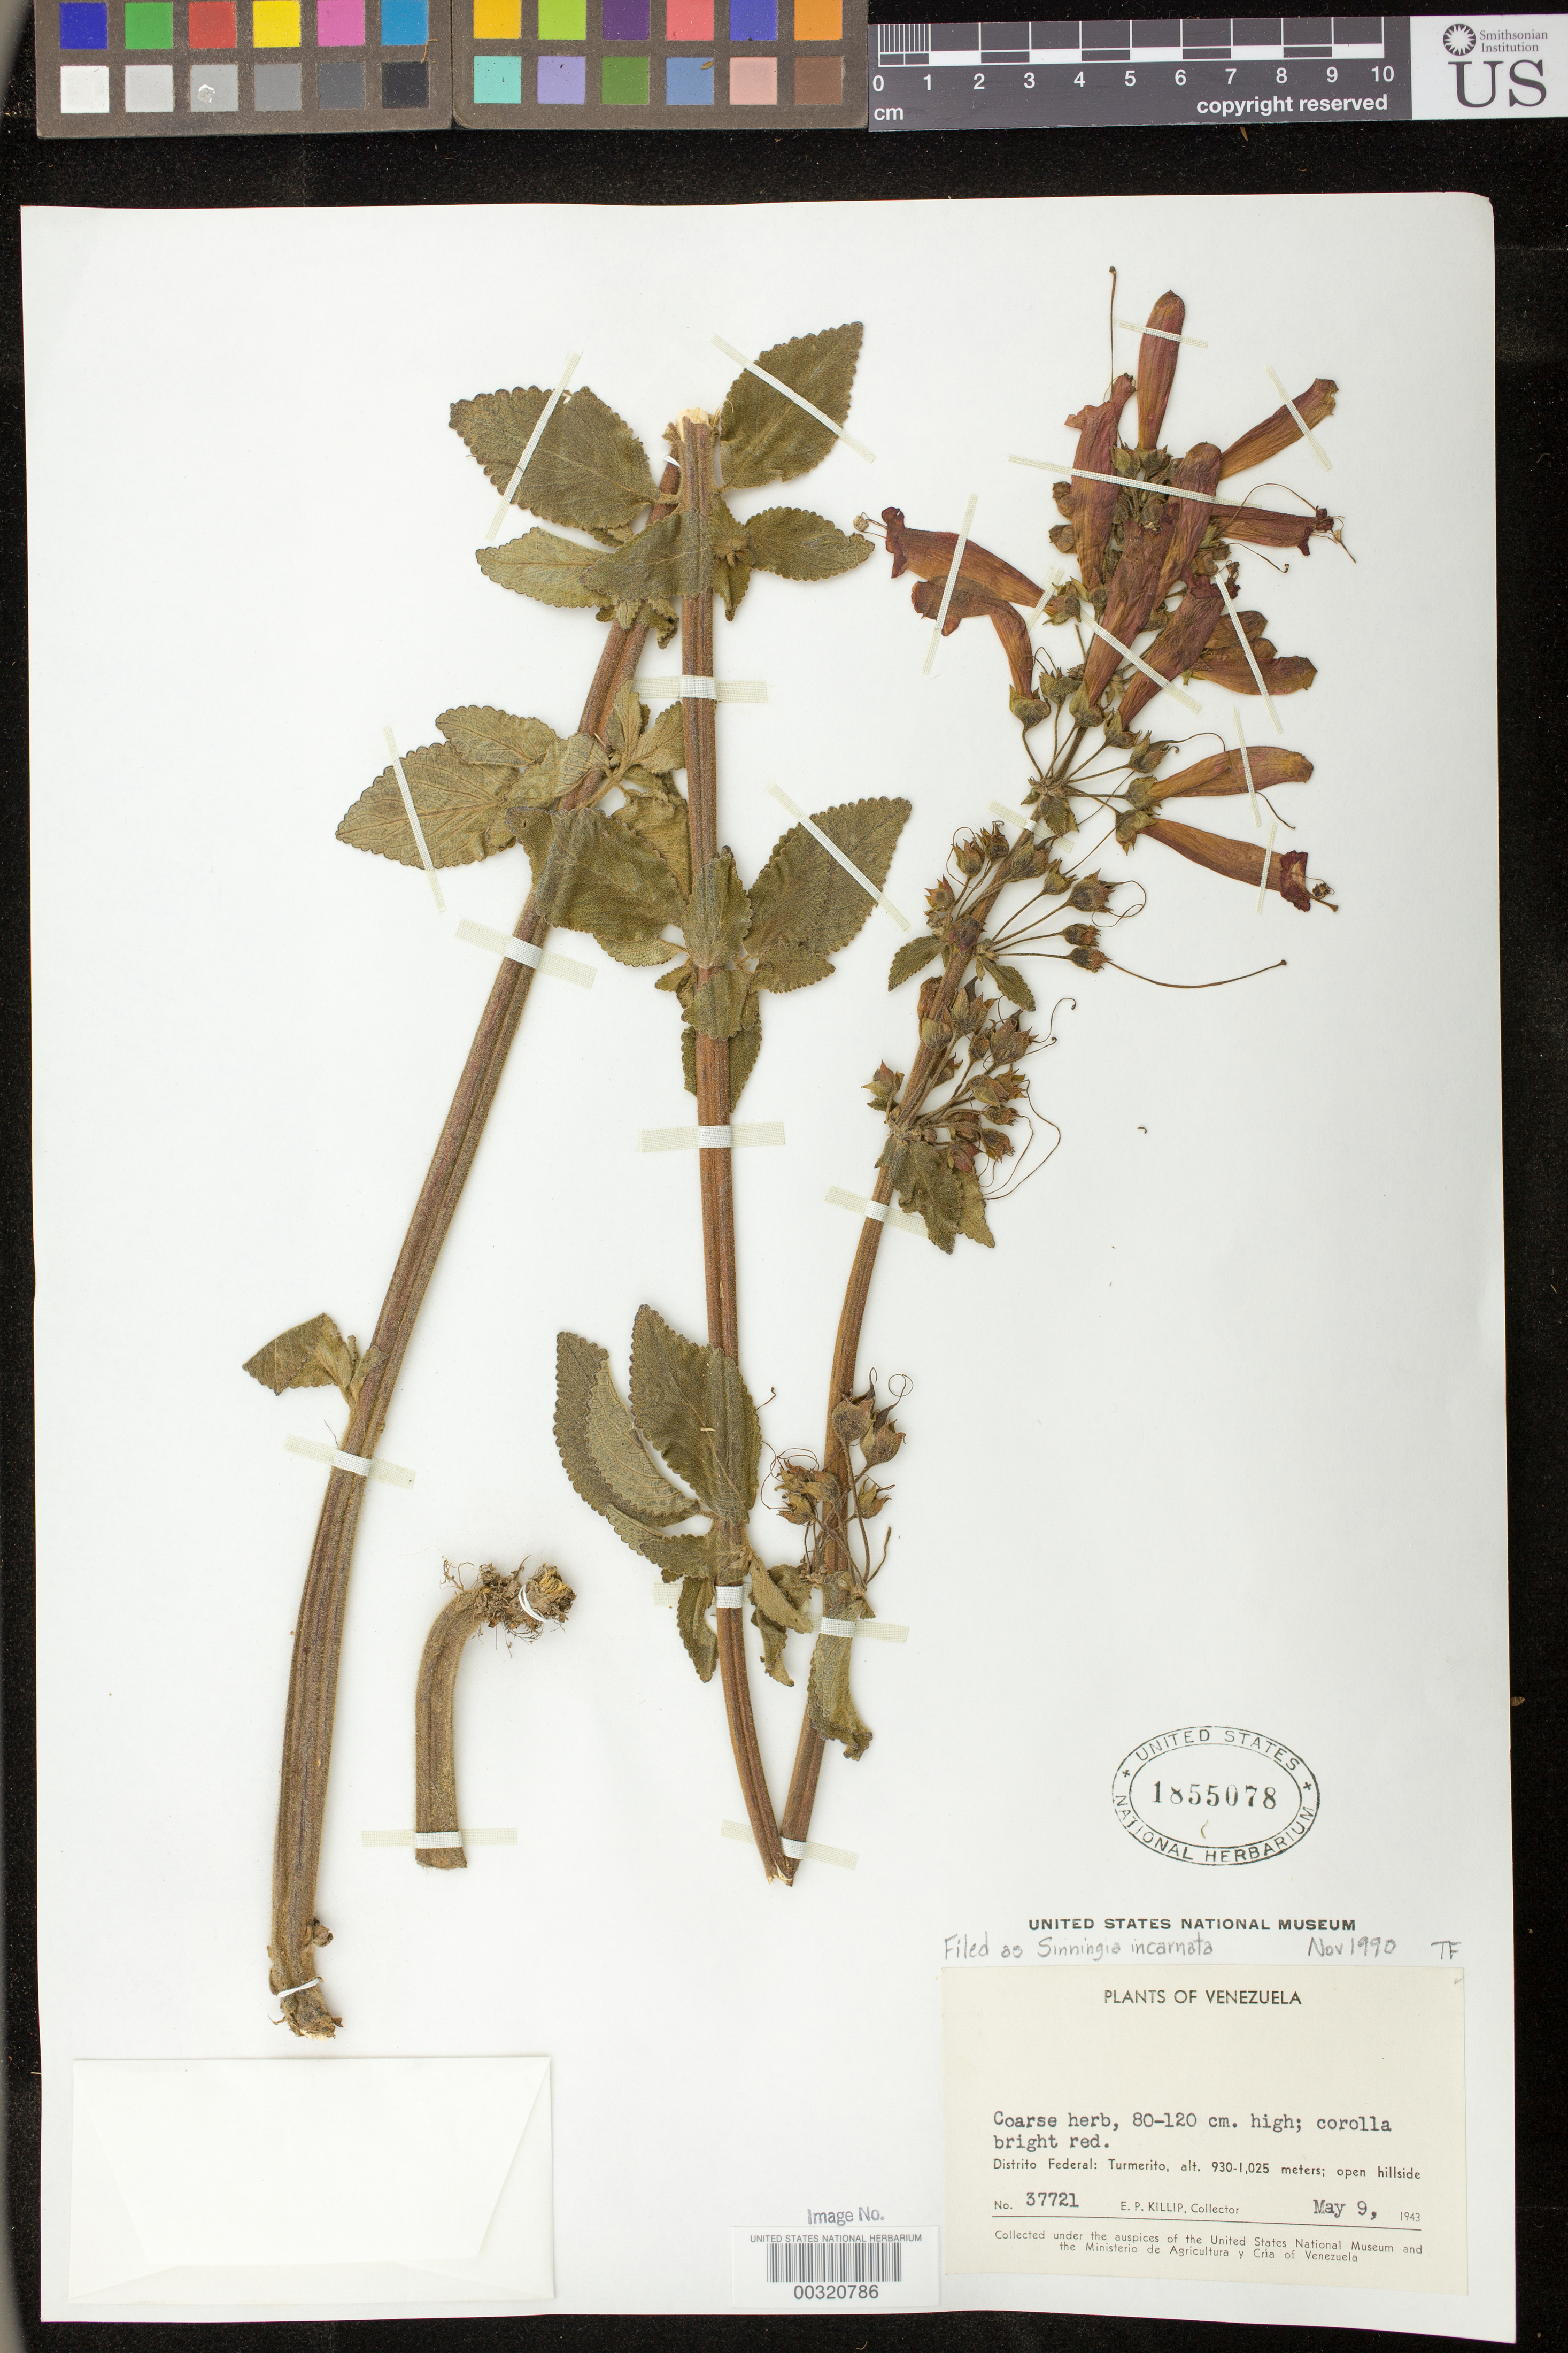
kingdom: Plantae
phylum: Tracheophyta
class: Magnoliopsida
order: Lamiales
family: Gesneriaceae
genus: Sinningia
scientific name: Sinningia incarnata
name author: (Aubl.) D.L. Denham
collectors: E. P. Killip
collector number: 37721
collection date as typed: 09 May 1943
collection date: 1943-05-09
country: Venezuela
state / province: Distrito Federal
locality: Turmerito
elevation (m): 930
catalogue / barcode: US 1855078